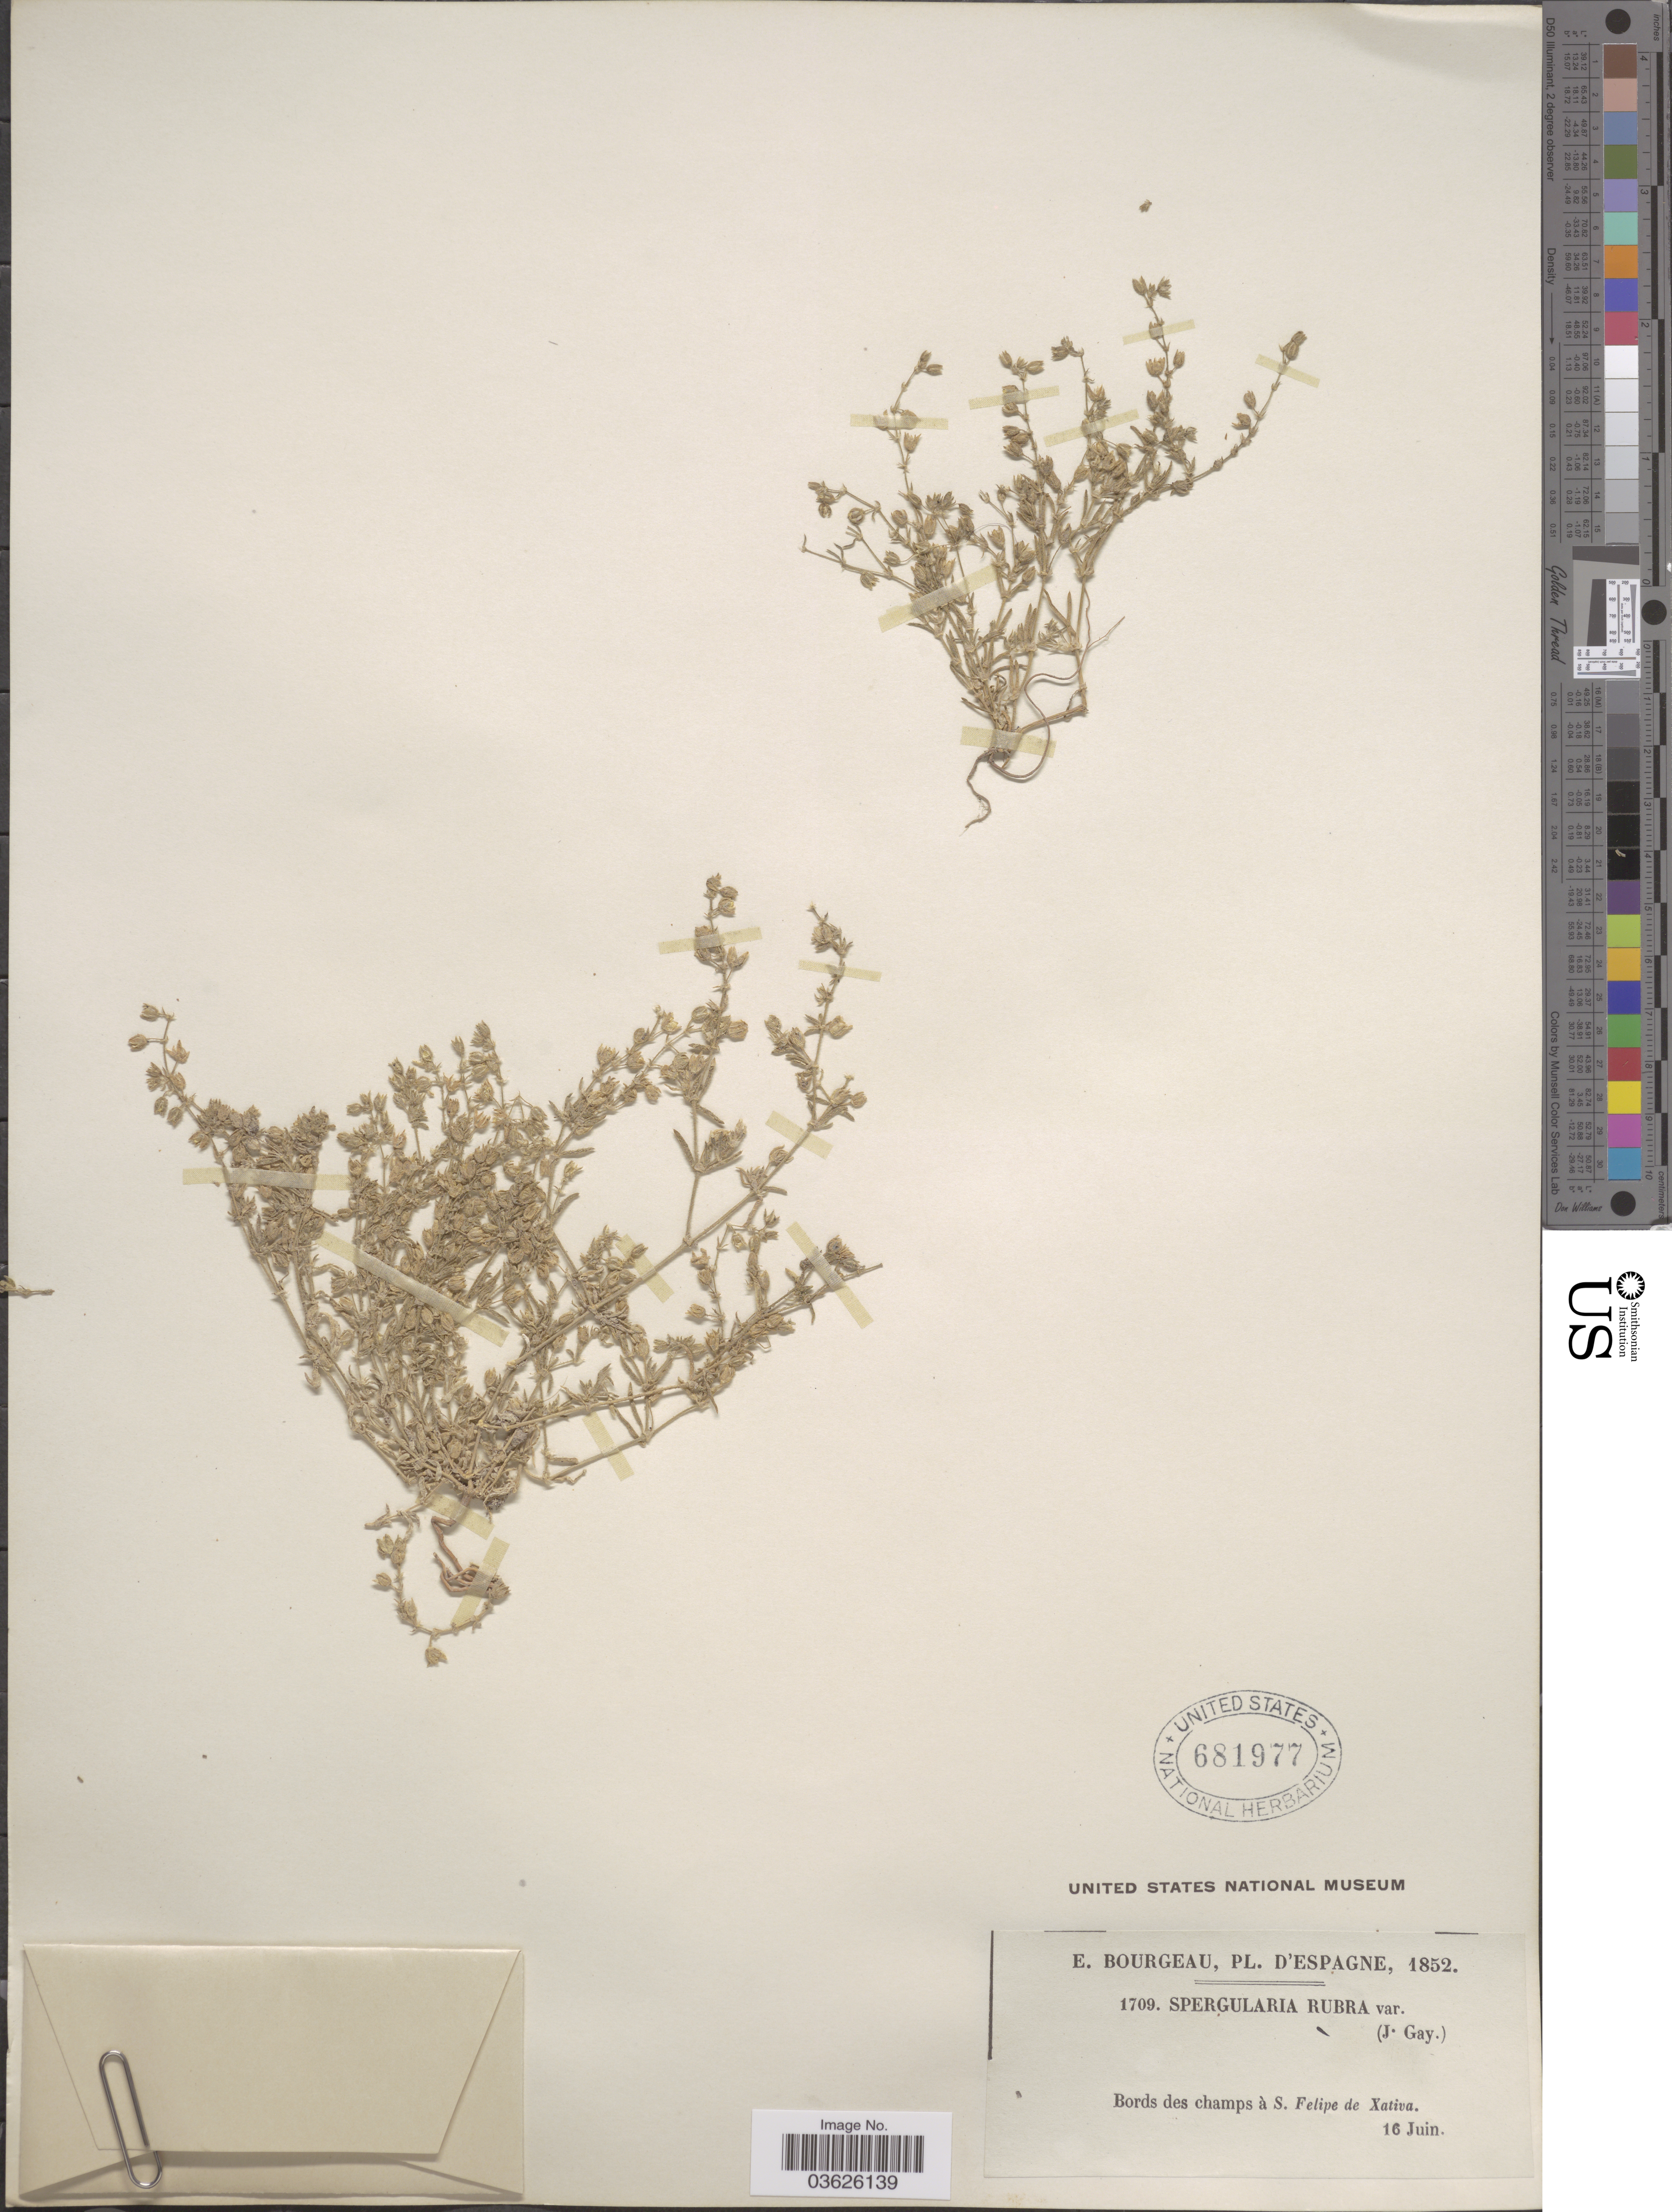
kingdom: Plantae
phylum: Tracheophyta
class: Magnoliopsida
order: Caryophyllales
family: Caryophyllaceae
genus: Spergularia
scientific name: Spergularia rubra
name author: (L.) J. Presl & C. Presl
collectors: E. Bourgeau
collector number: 1709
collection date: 1852-06-16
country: Spain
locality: Espagne. Bords des champs à S. Felipe de Xativa.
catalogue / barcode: US 681977